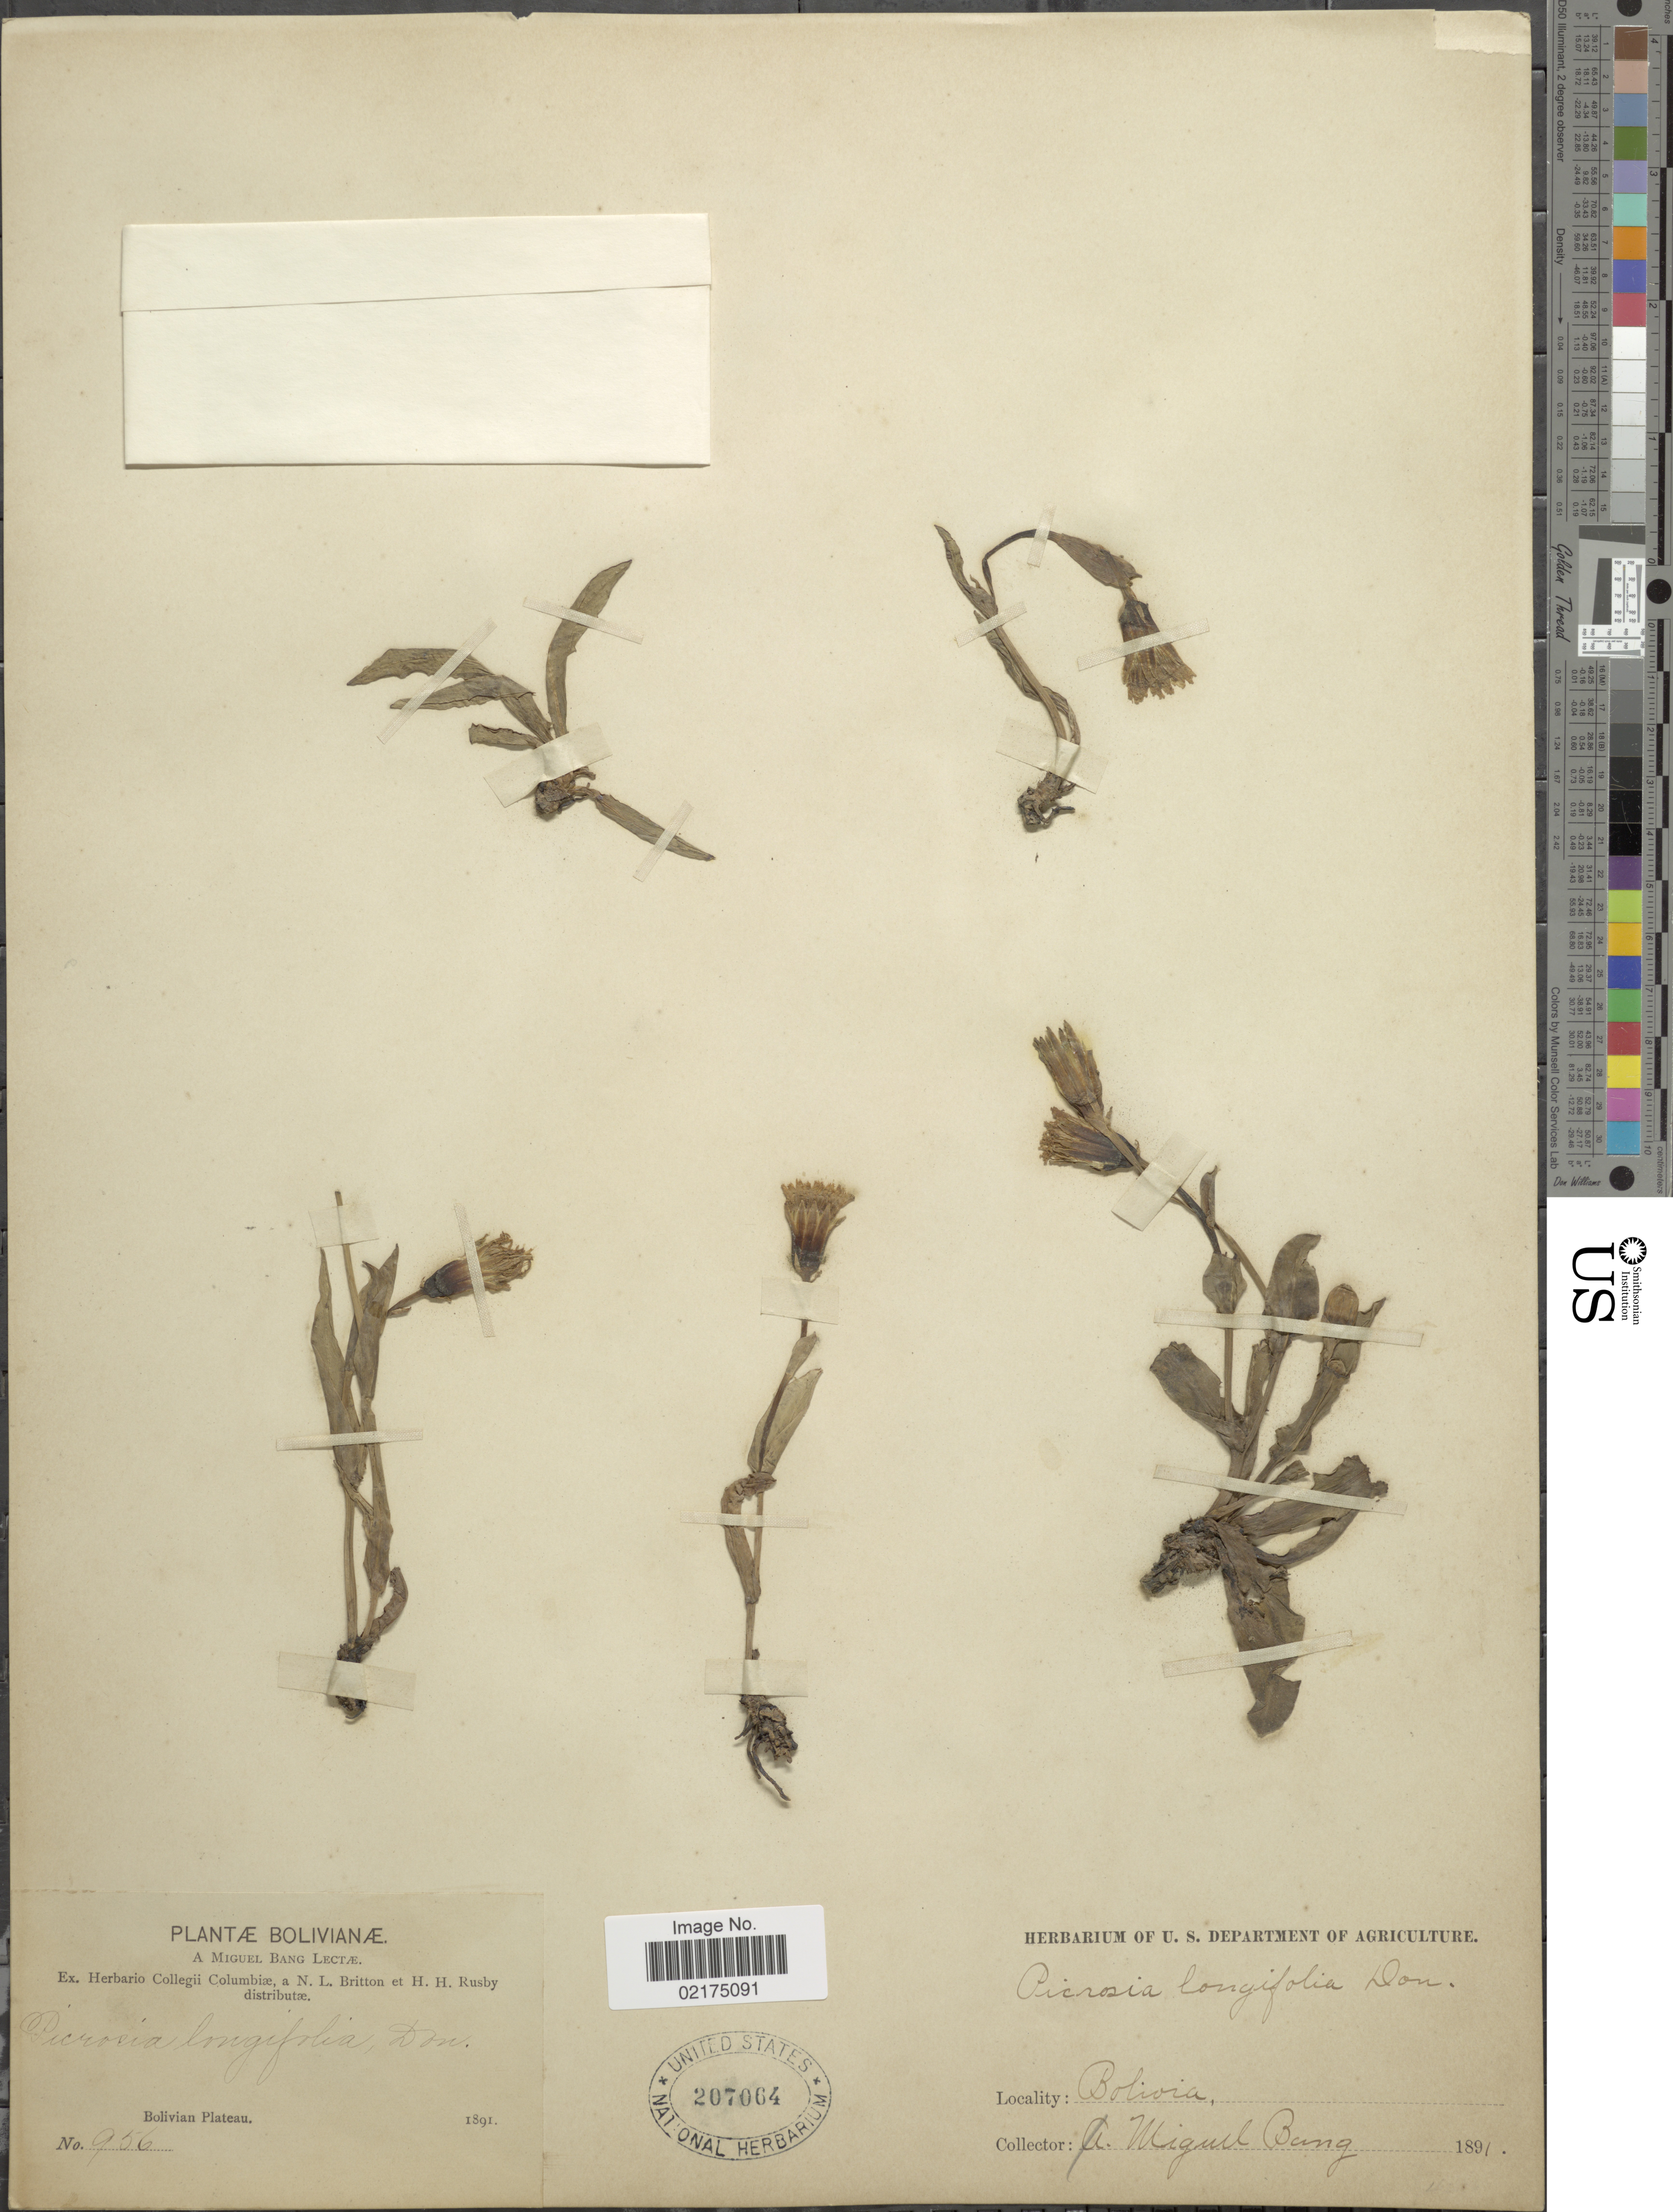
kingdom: Plantae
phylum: Tracheophyta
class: Magnoliopsida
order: Asterales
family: Asteraceae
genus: Picrosia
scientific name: Picrosia longifolia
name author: D. Don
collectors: M. Bang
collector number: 956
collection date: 1891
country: Bolivia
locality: Bolivian Plateau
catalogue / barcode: US 207064